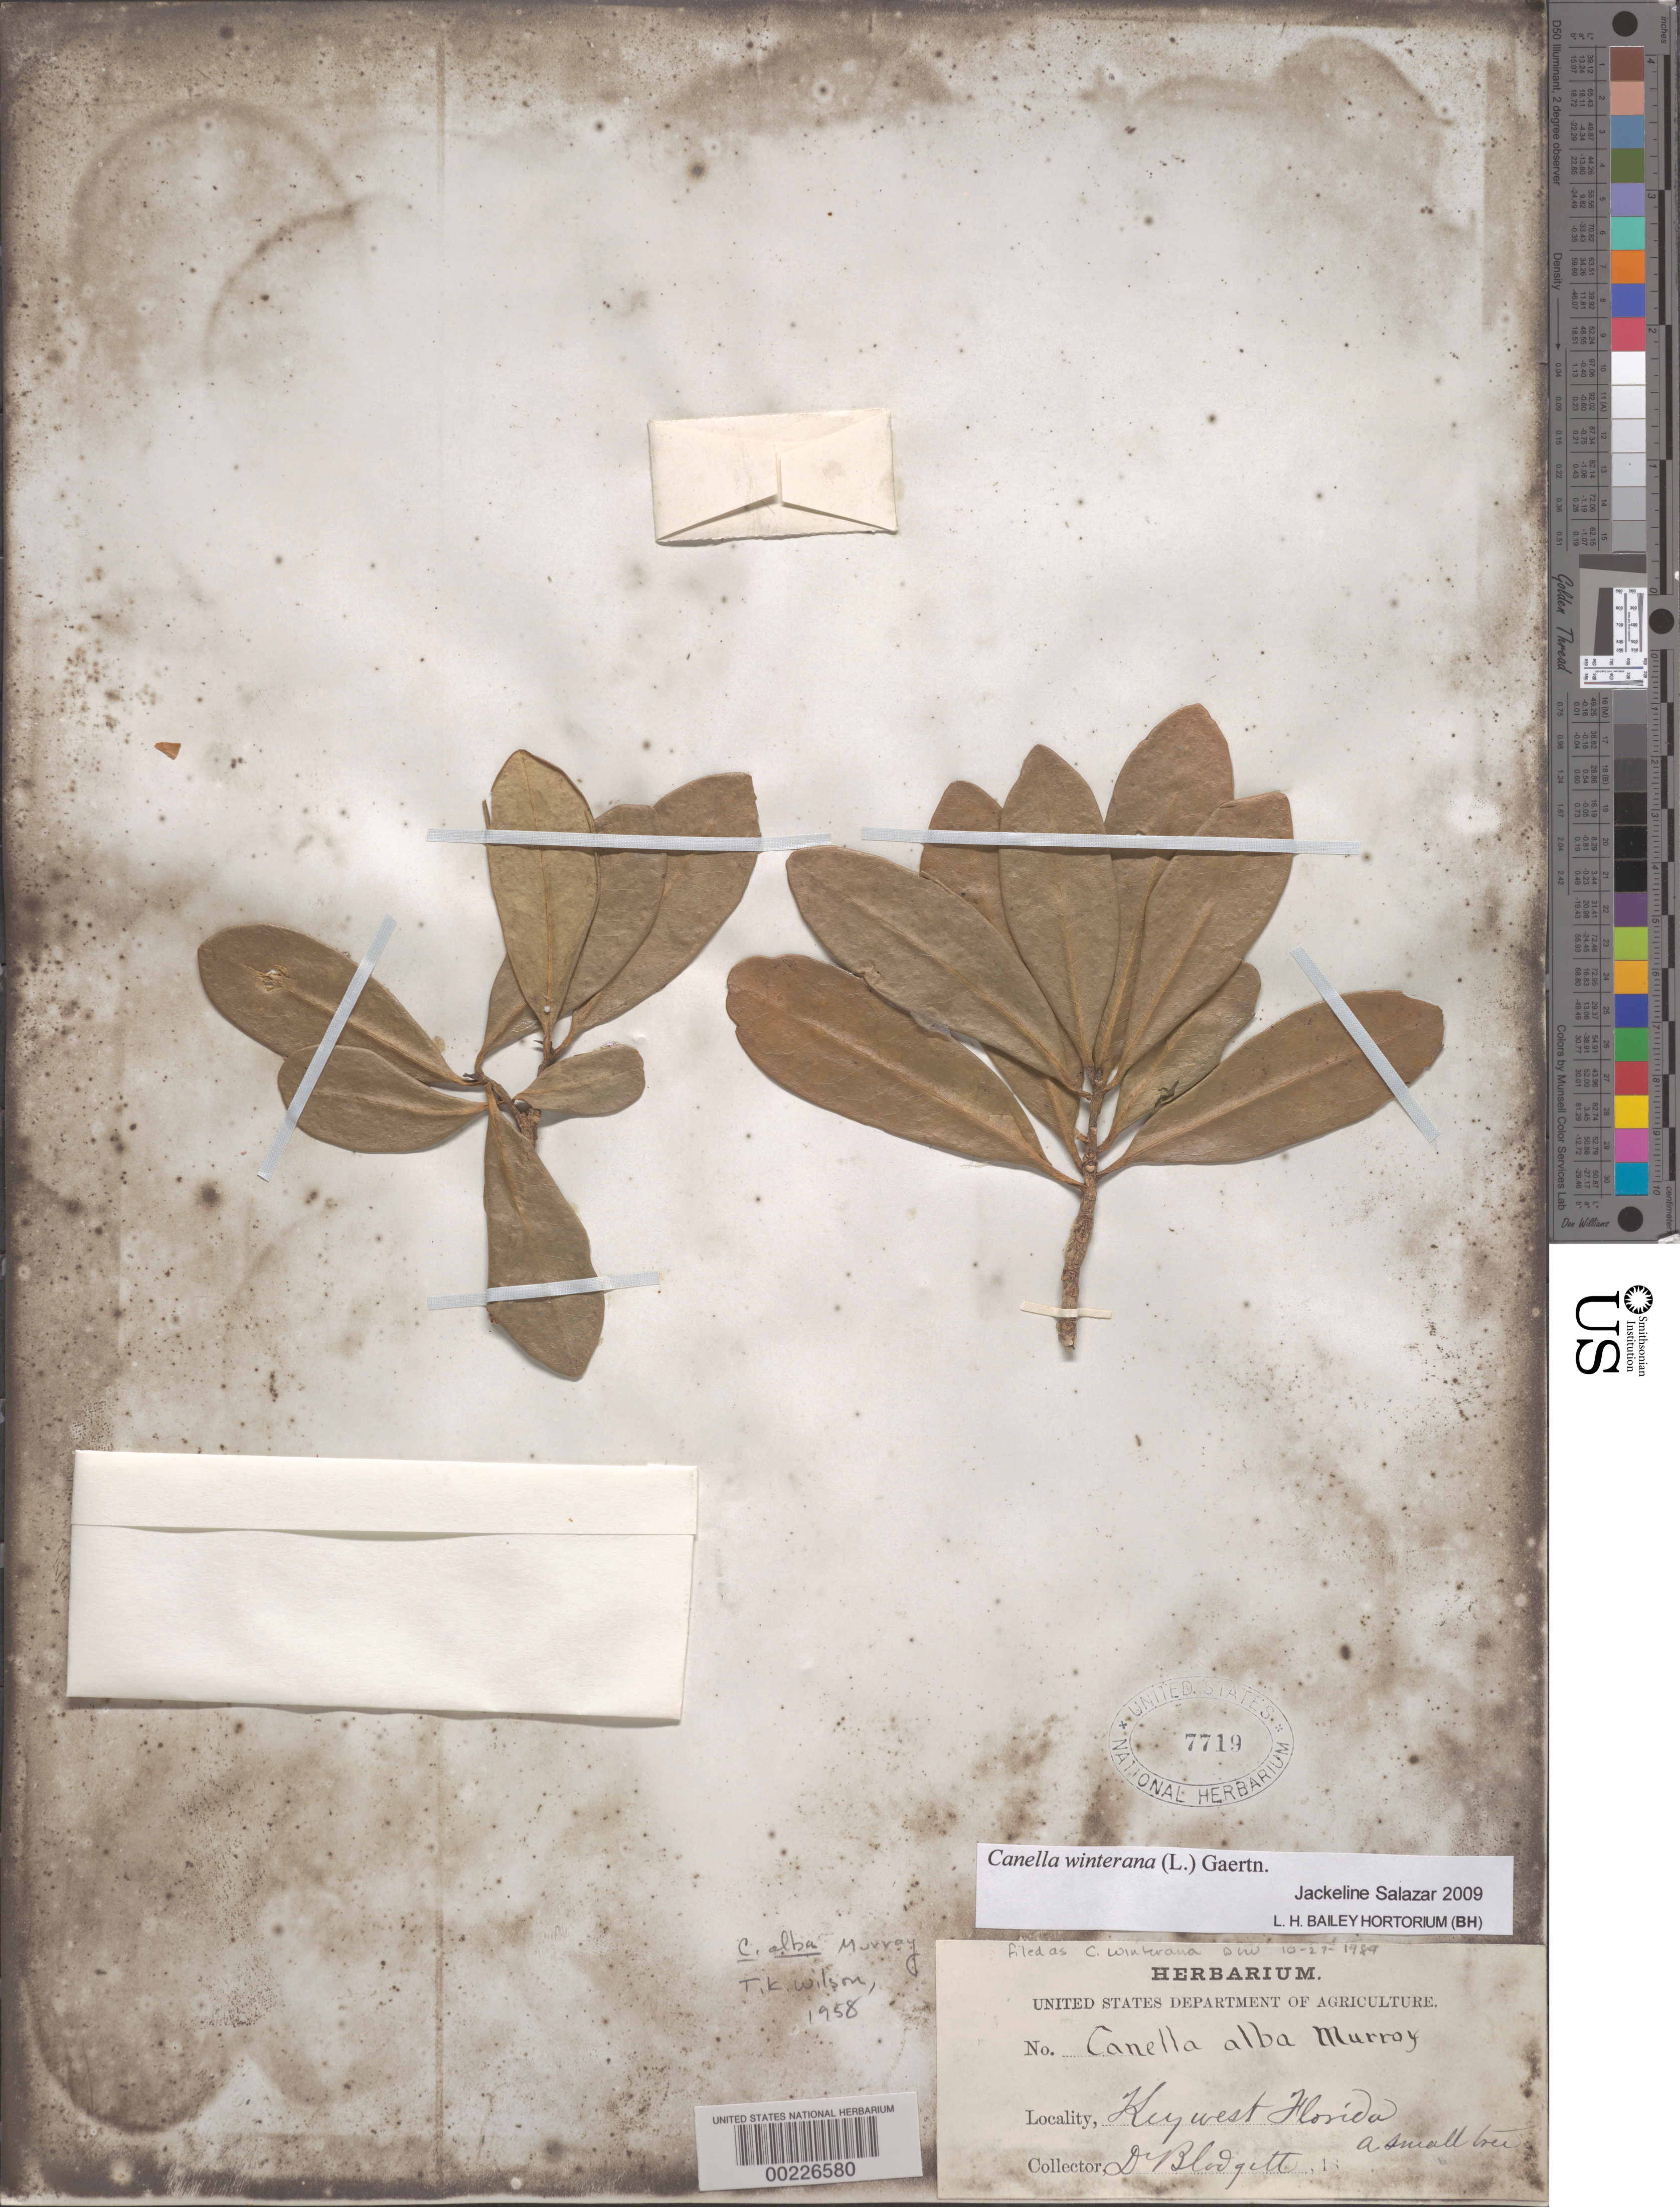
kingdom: Plantae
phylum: Tracheophyta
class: Magnoliopsida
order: Canellales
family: Canellaceae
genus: Canella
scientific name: Canella winterana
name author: (L.) Gaertn.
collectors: Blodgett, --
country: United States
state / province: Florida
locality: Keywest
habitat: Small tree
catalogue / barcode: US 7719